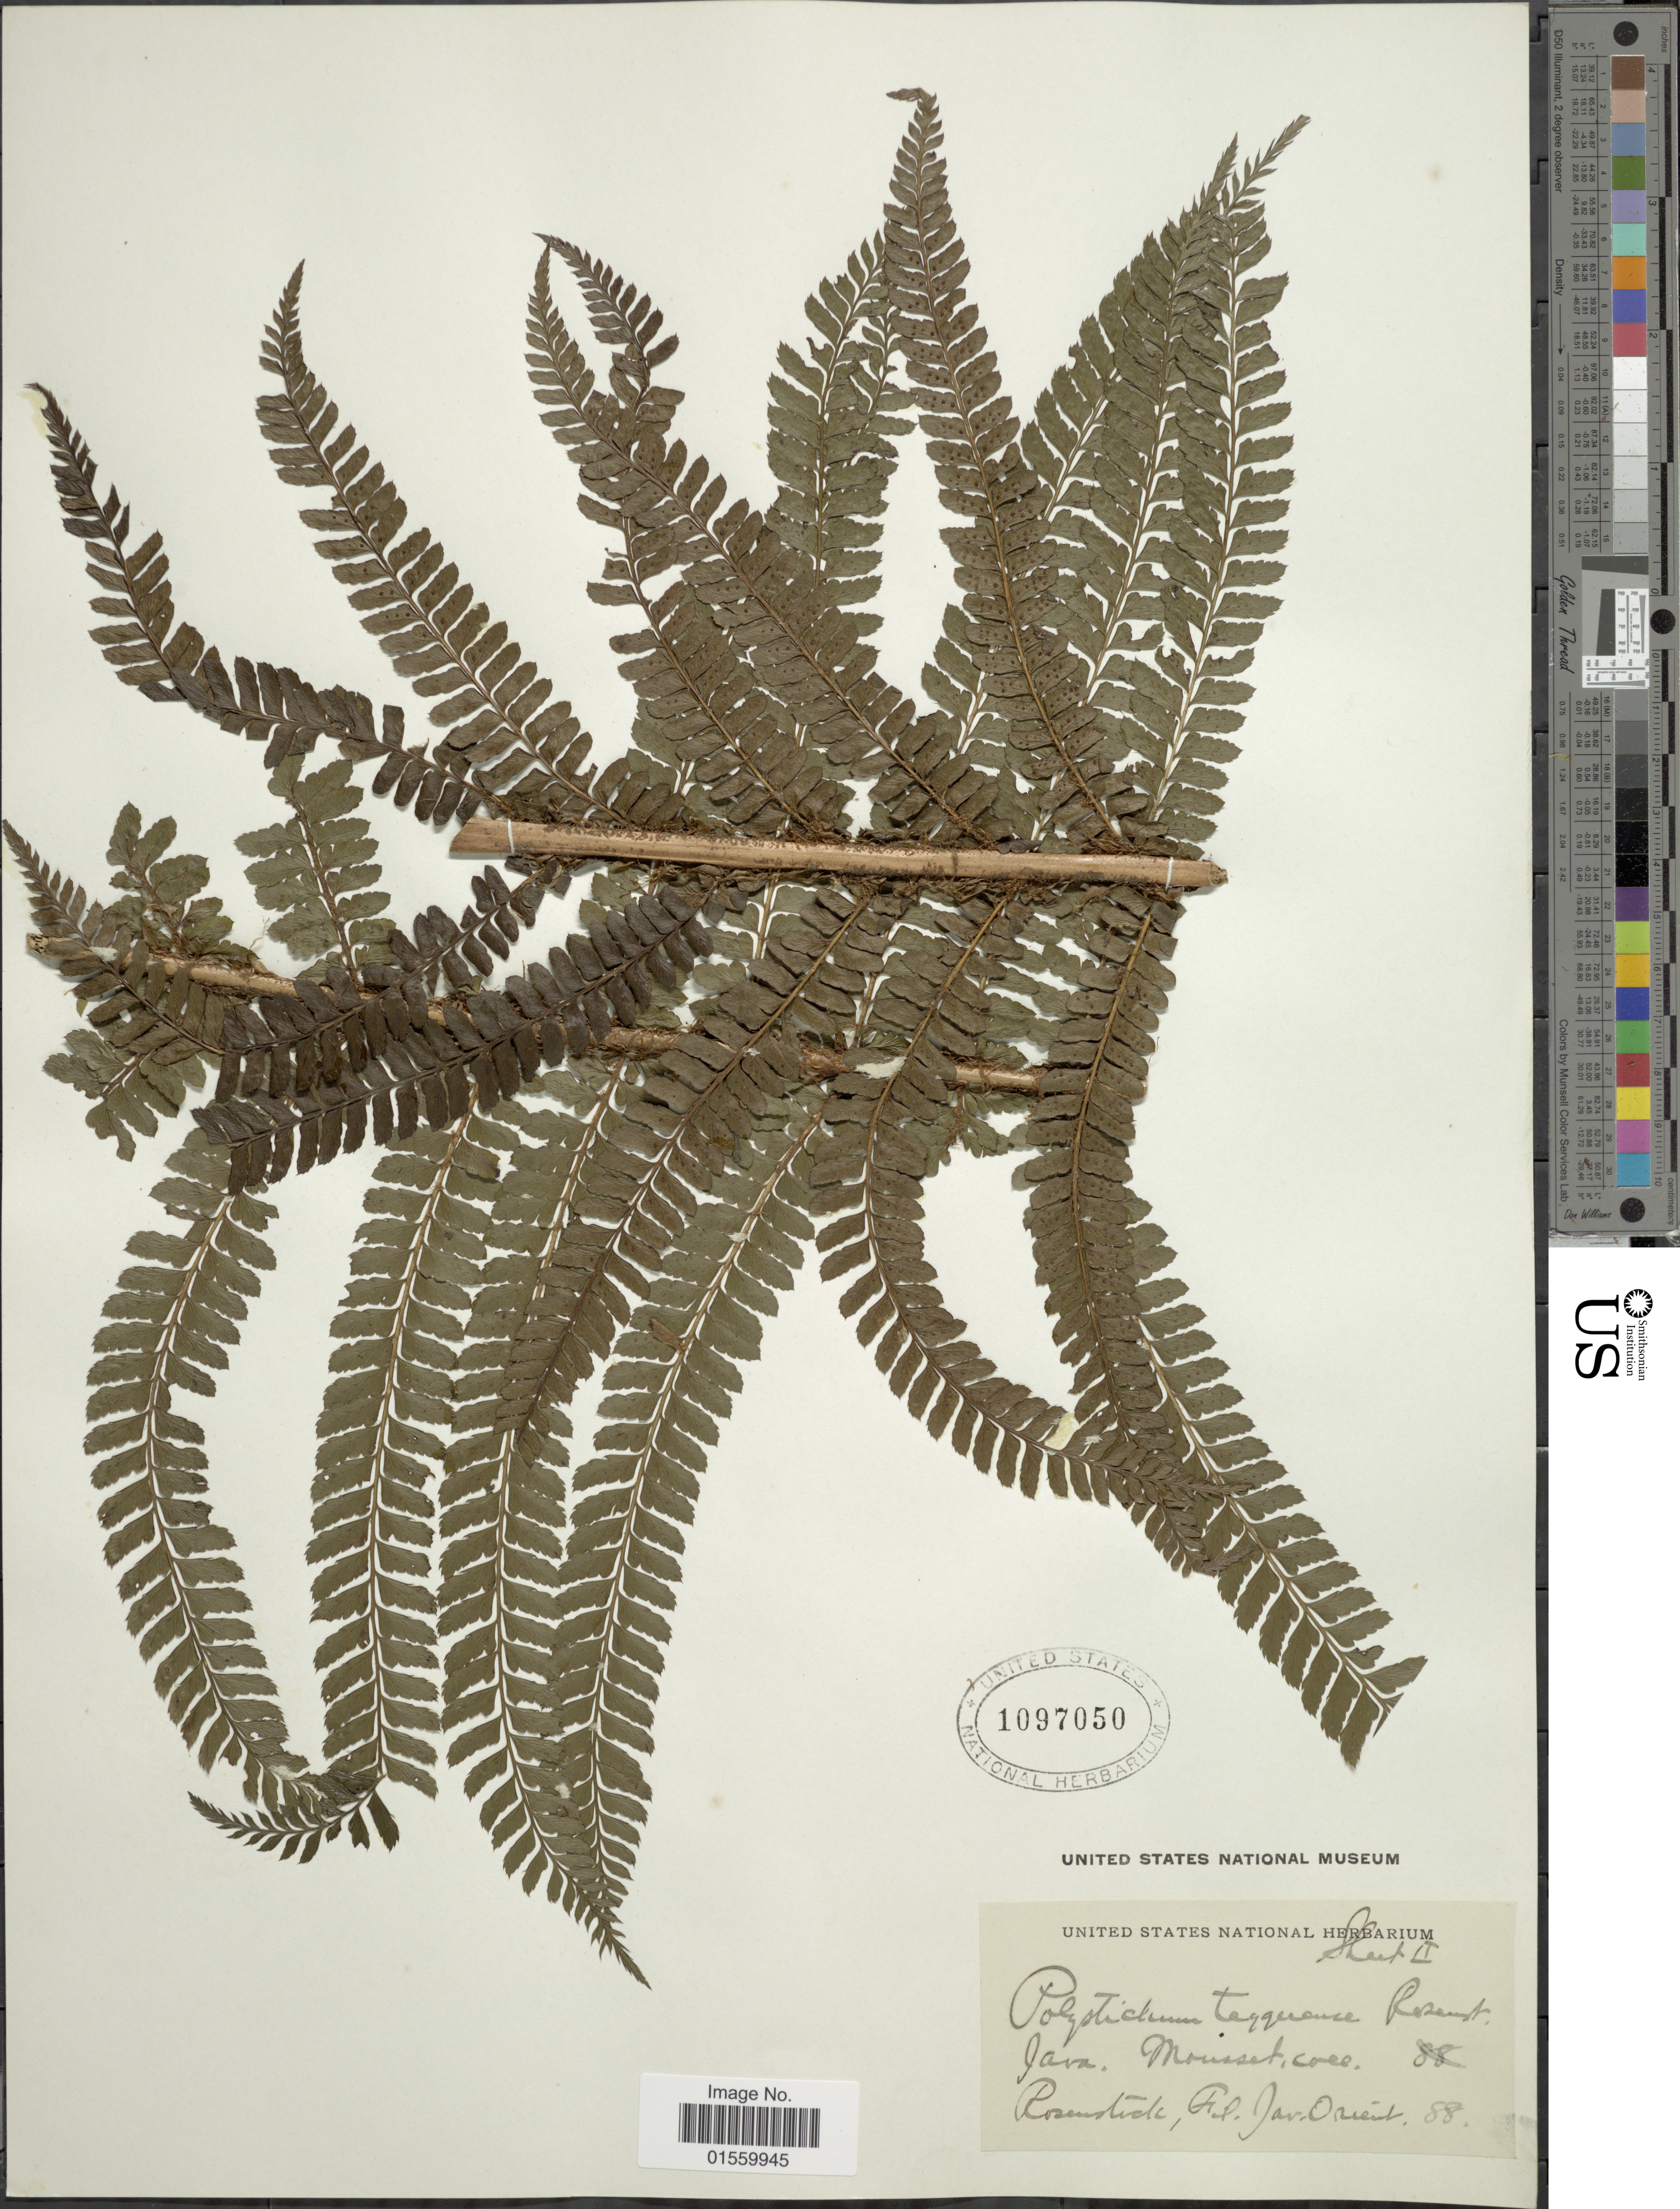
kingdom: Plantae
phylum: Tracheophyta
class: Polypodiopsida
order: Polypodiales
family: Dryopteridaceae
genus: Polystichum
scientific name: Polystichum mucronifolium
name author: (Blume) C. Presl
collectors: Mousset, --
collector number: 88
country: Indonesia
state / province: Java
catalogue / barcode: US 1097050